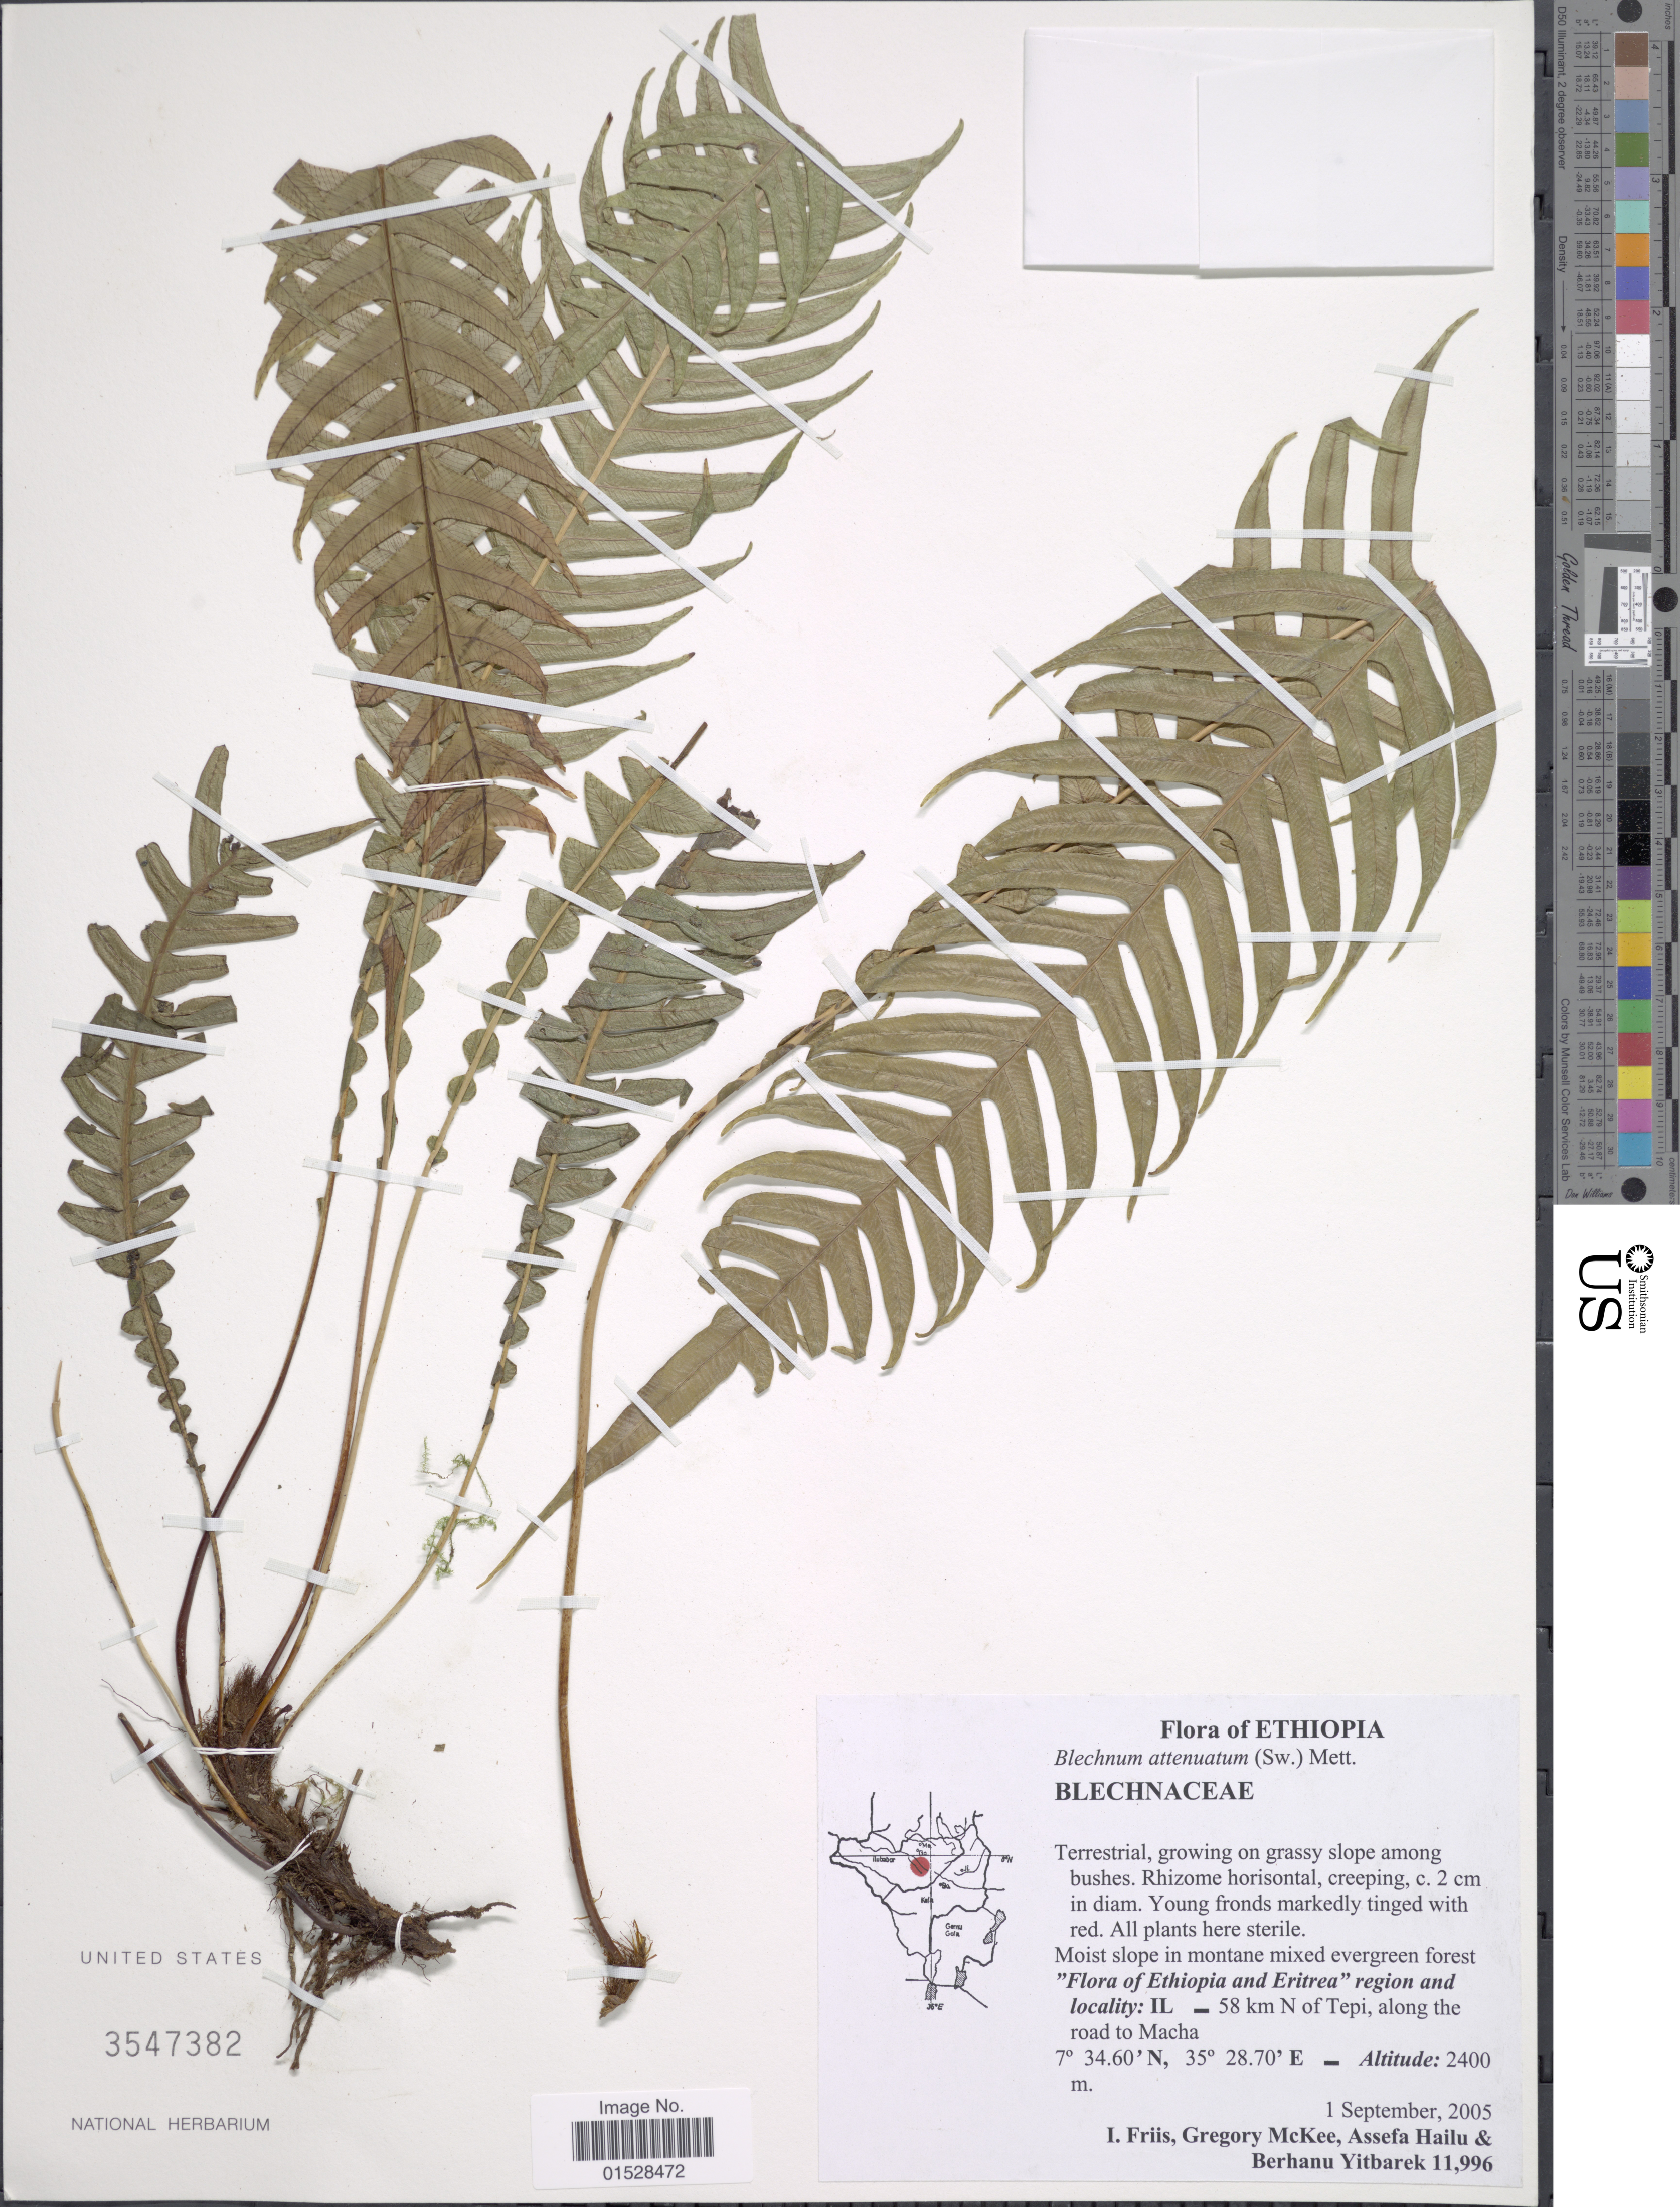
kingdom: Plantae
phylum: Tracheophyta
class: Polypodiopsida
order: Polypodiales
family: Blechnaceae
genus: Lomaridium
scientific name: Lomaridium attenuatum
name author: (Sw.) Gasper & V.A.O. Dittrich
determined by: Vazquez, R.; Molino, S.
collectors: I. Friis, G. S. McKee, A. Hailu & B. Yitbarek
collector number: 11996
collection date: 2005-09-01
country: Ethiopia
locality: Flora of Ethiopia and Eritrea. 58 km N of Tepi, along the road to Macha.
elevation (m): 2400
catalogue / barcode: US 3547382